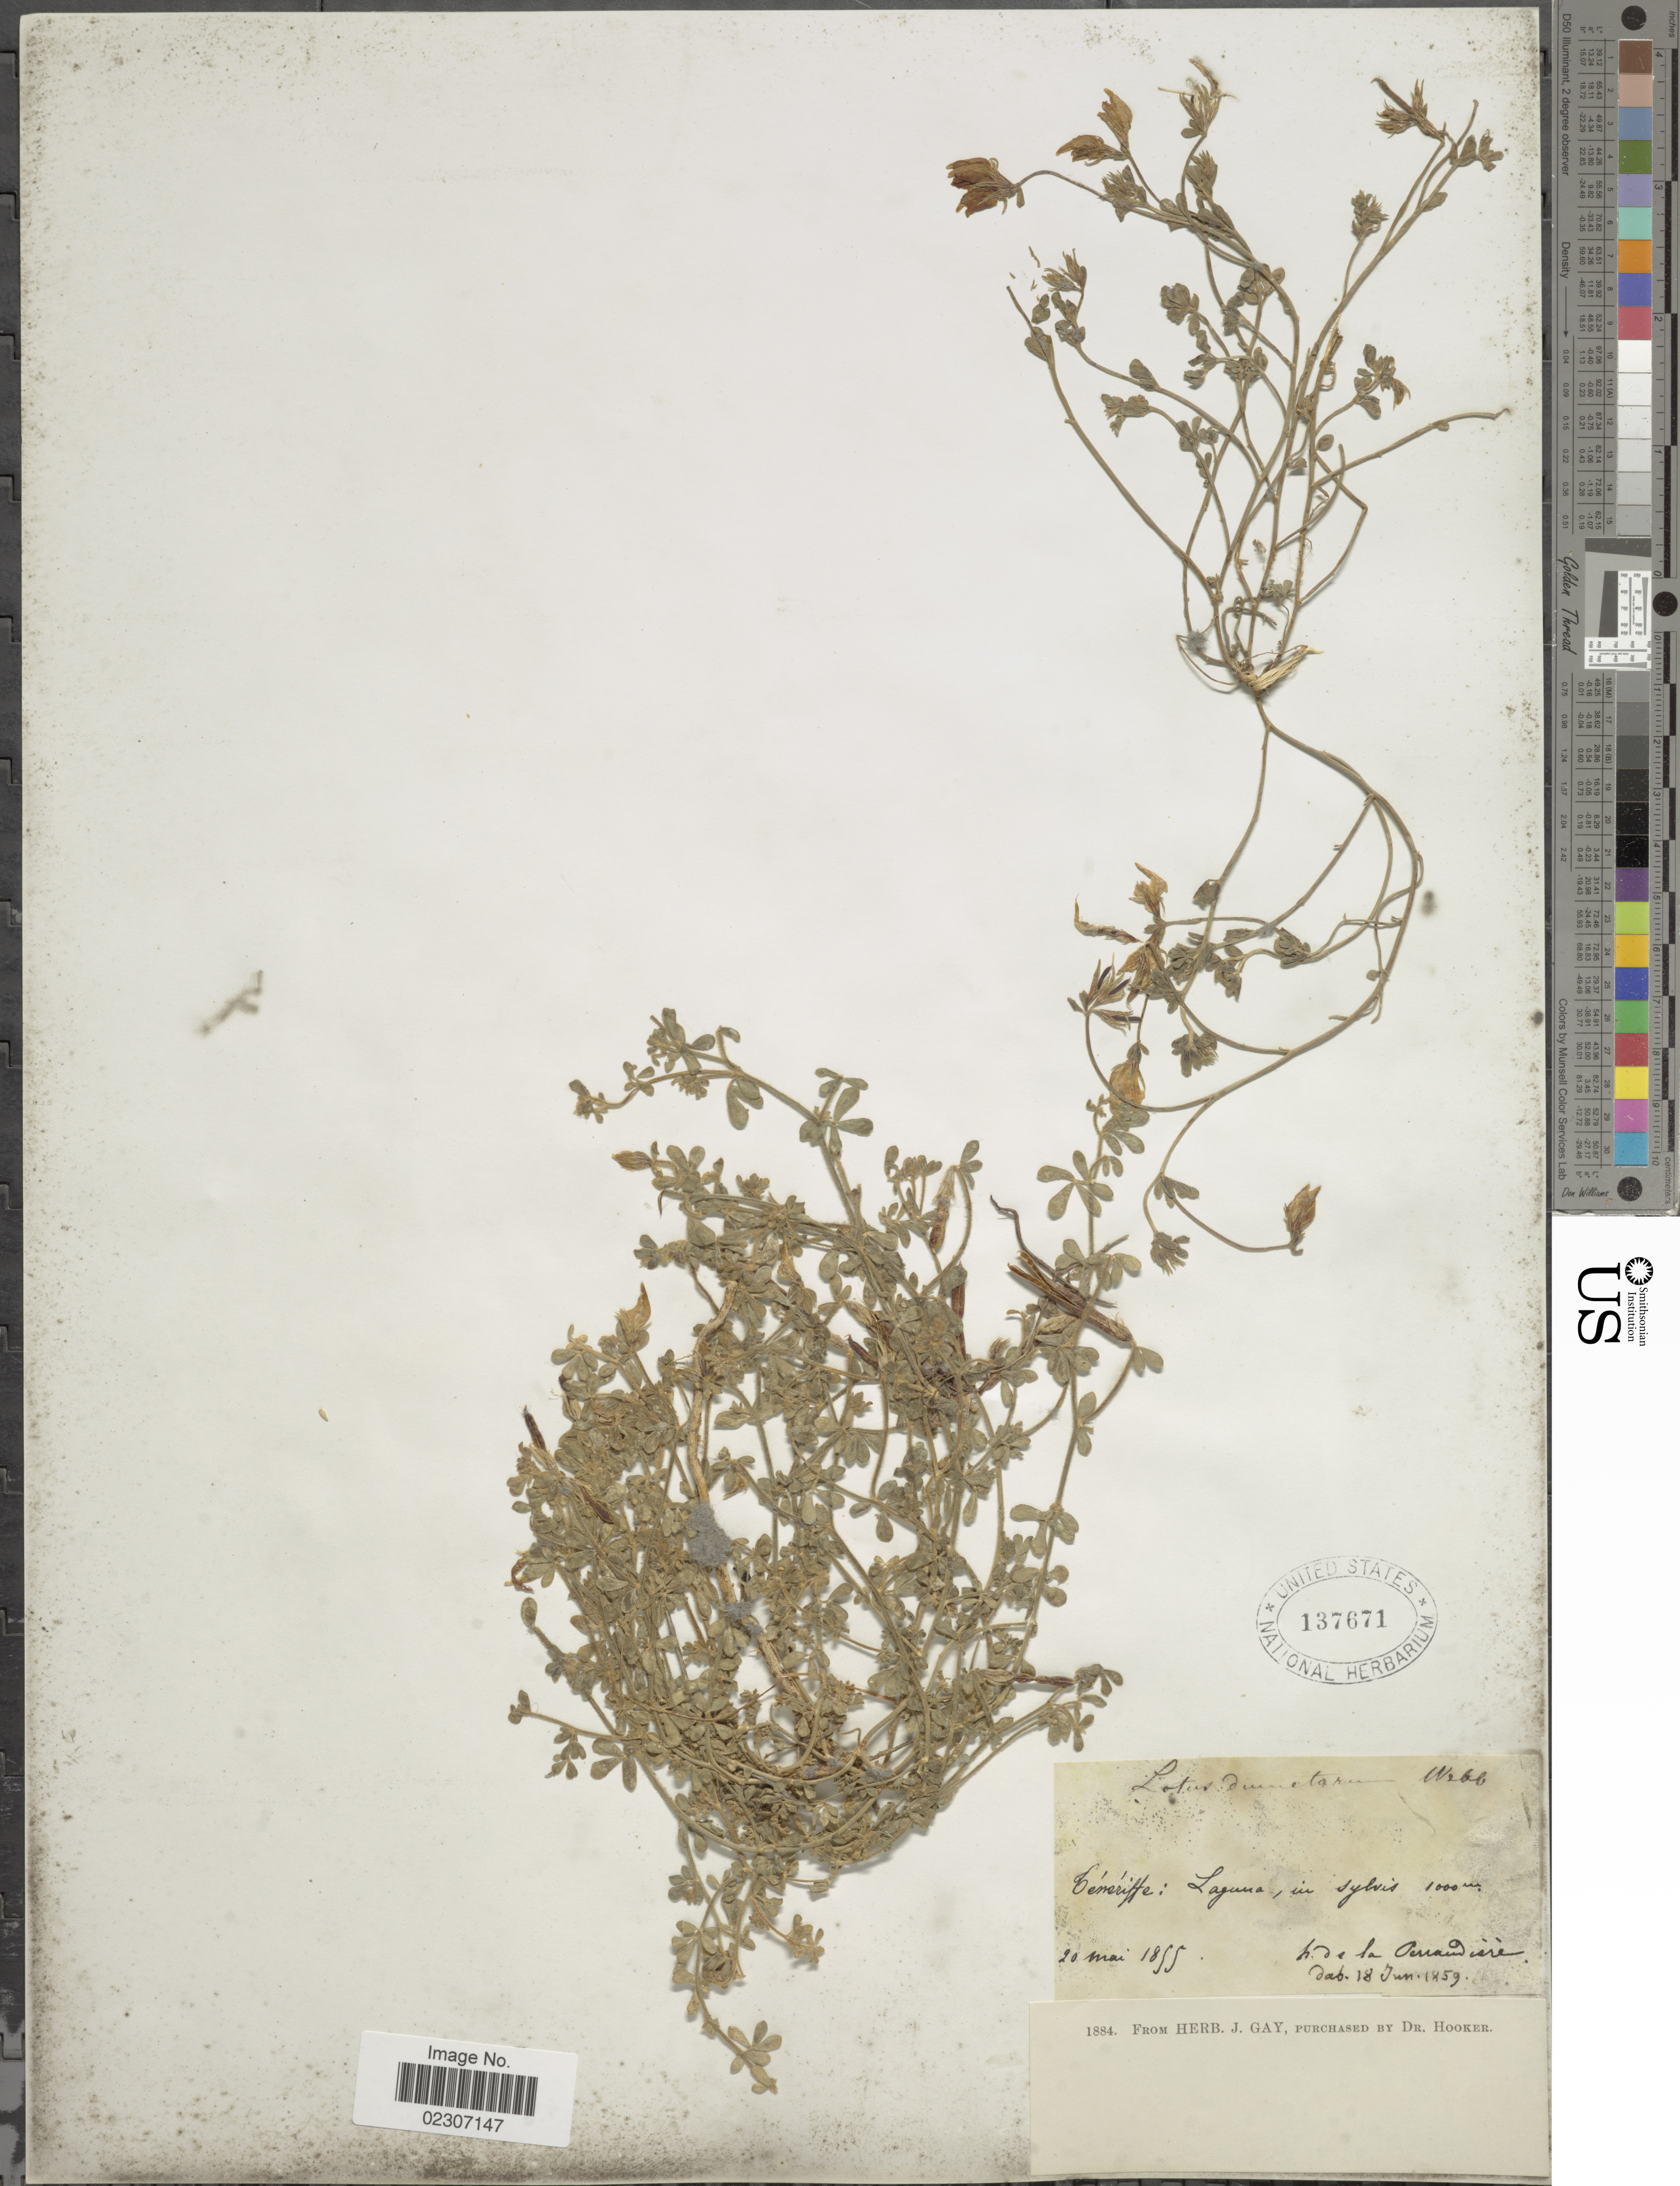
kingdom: Plantae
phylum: Tracheophyta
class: Magnoliopsida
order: Fabales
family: Fabaceae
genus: Lotus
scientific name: Lotus dumetorum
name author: R.P. Murray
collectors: H. de la Perraudière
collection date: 1855-05-20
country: Spain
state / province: Canarias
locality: Teneriffe: Laguna, in sylvis.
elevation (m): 1000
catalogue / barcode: US 137671